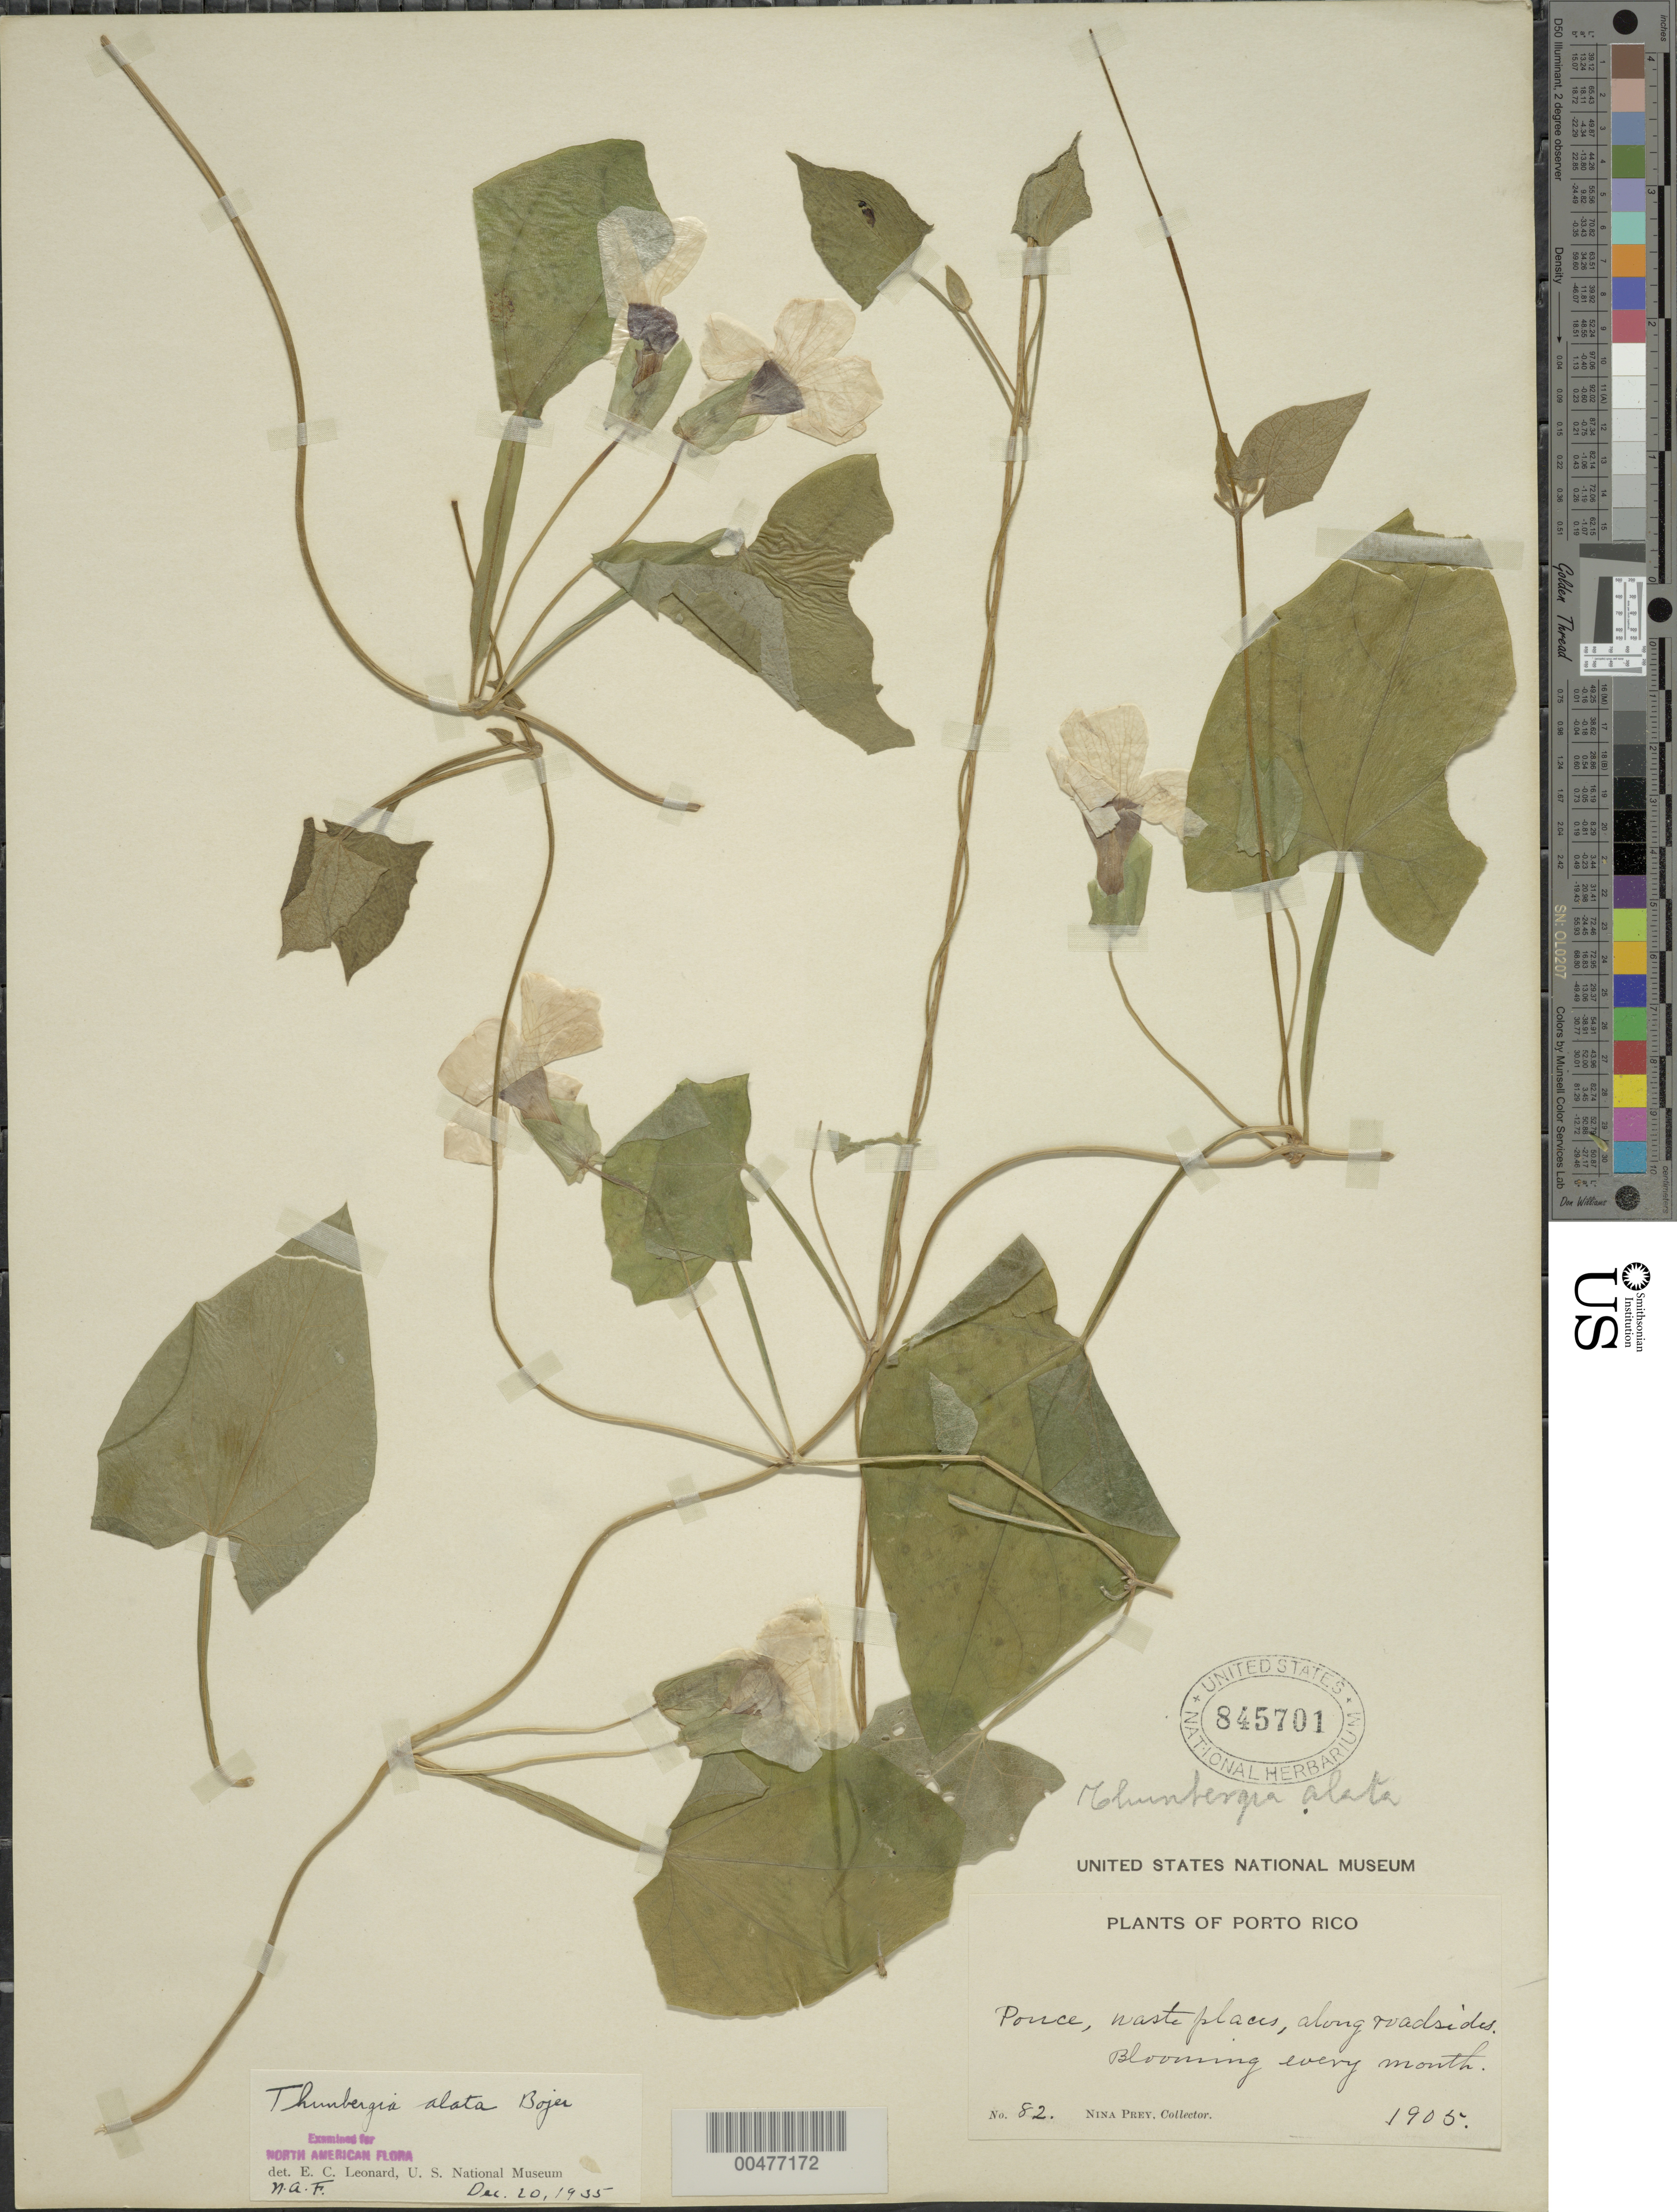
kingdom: Plantae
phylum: Tracheophyta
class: Magnoliopsida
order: Lamiales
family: Acanthaceae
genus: Thunbergia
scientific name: Thunbergia alata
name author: Bojer ex Sims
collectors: N. Prey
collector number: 82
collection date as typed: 1905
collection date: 1905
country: Puerto Rico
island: Greater Antilles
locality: Ponce. Waste places along roadside.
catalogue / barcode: US 845701